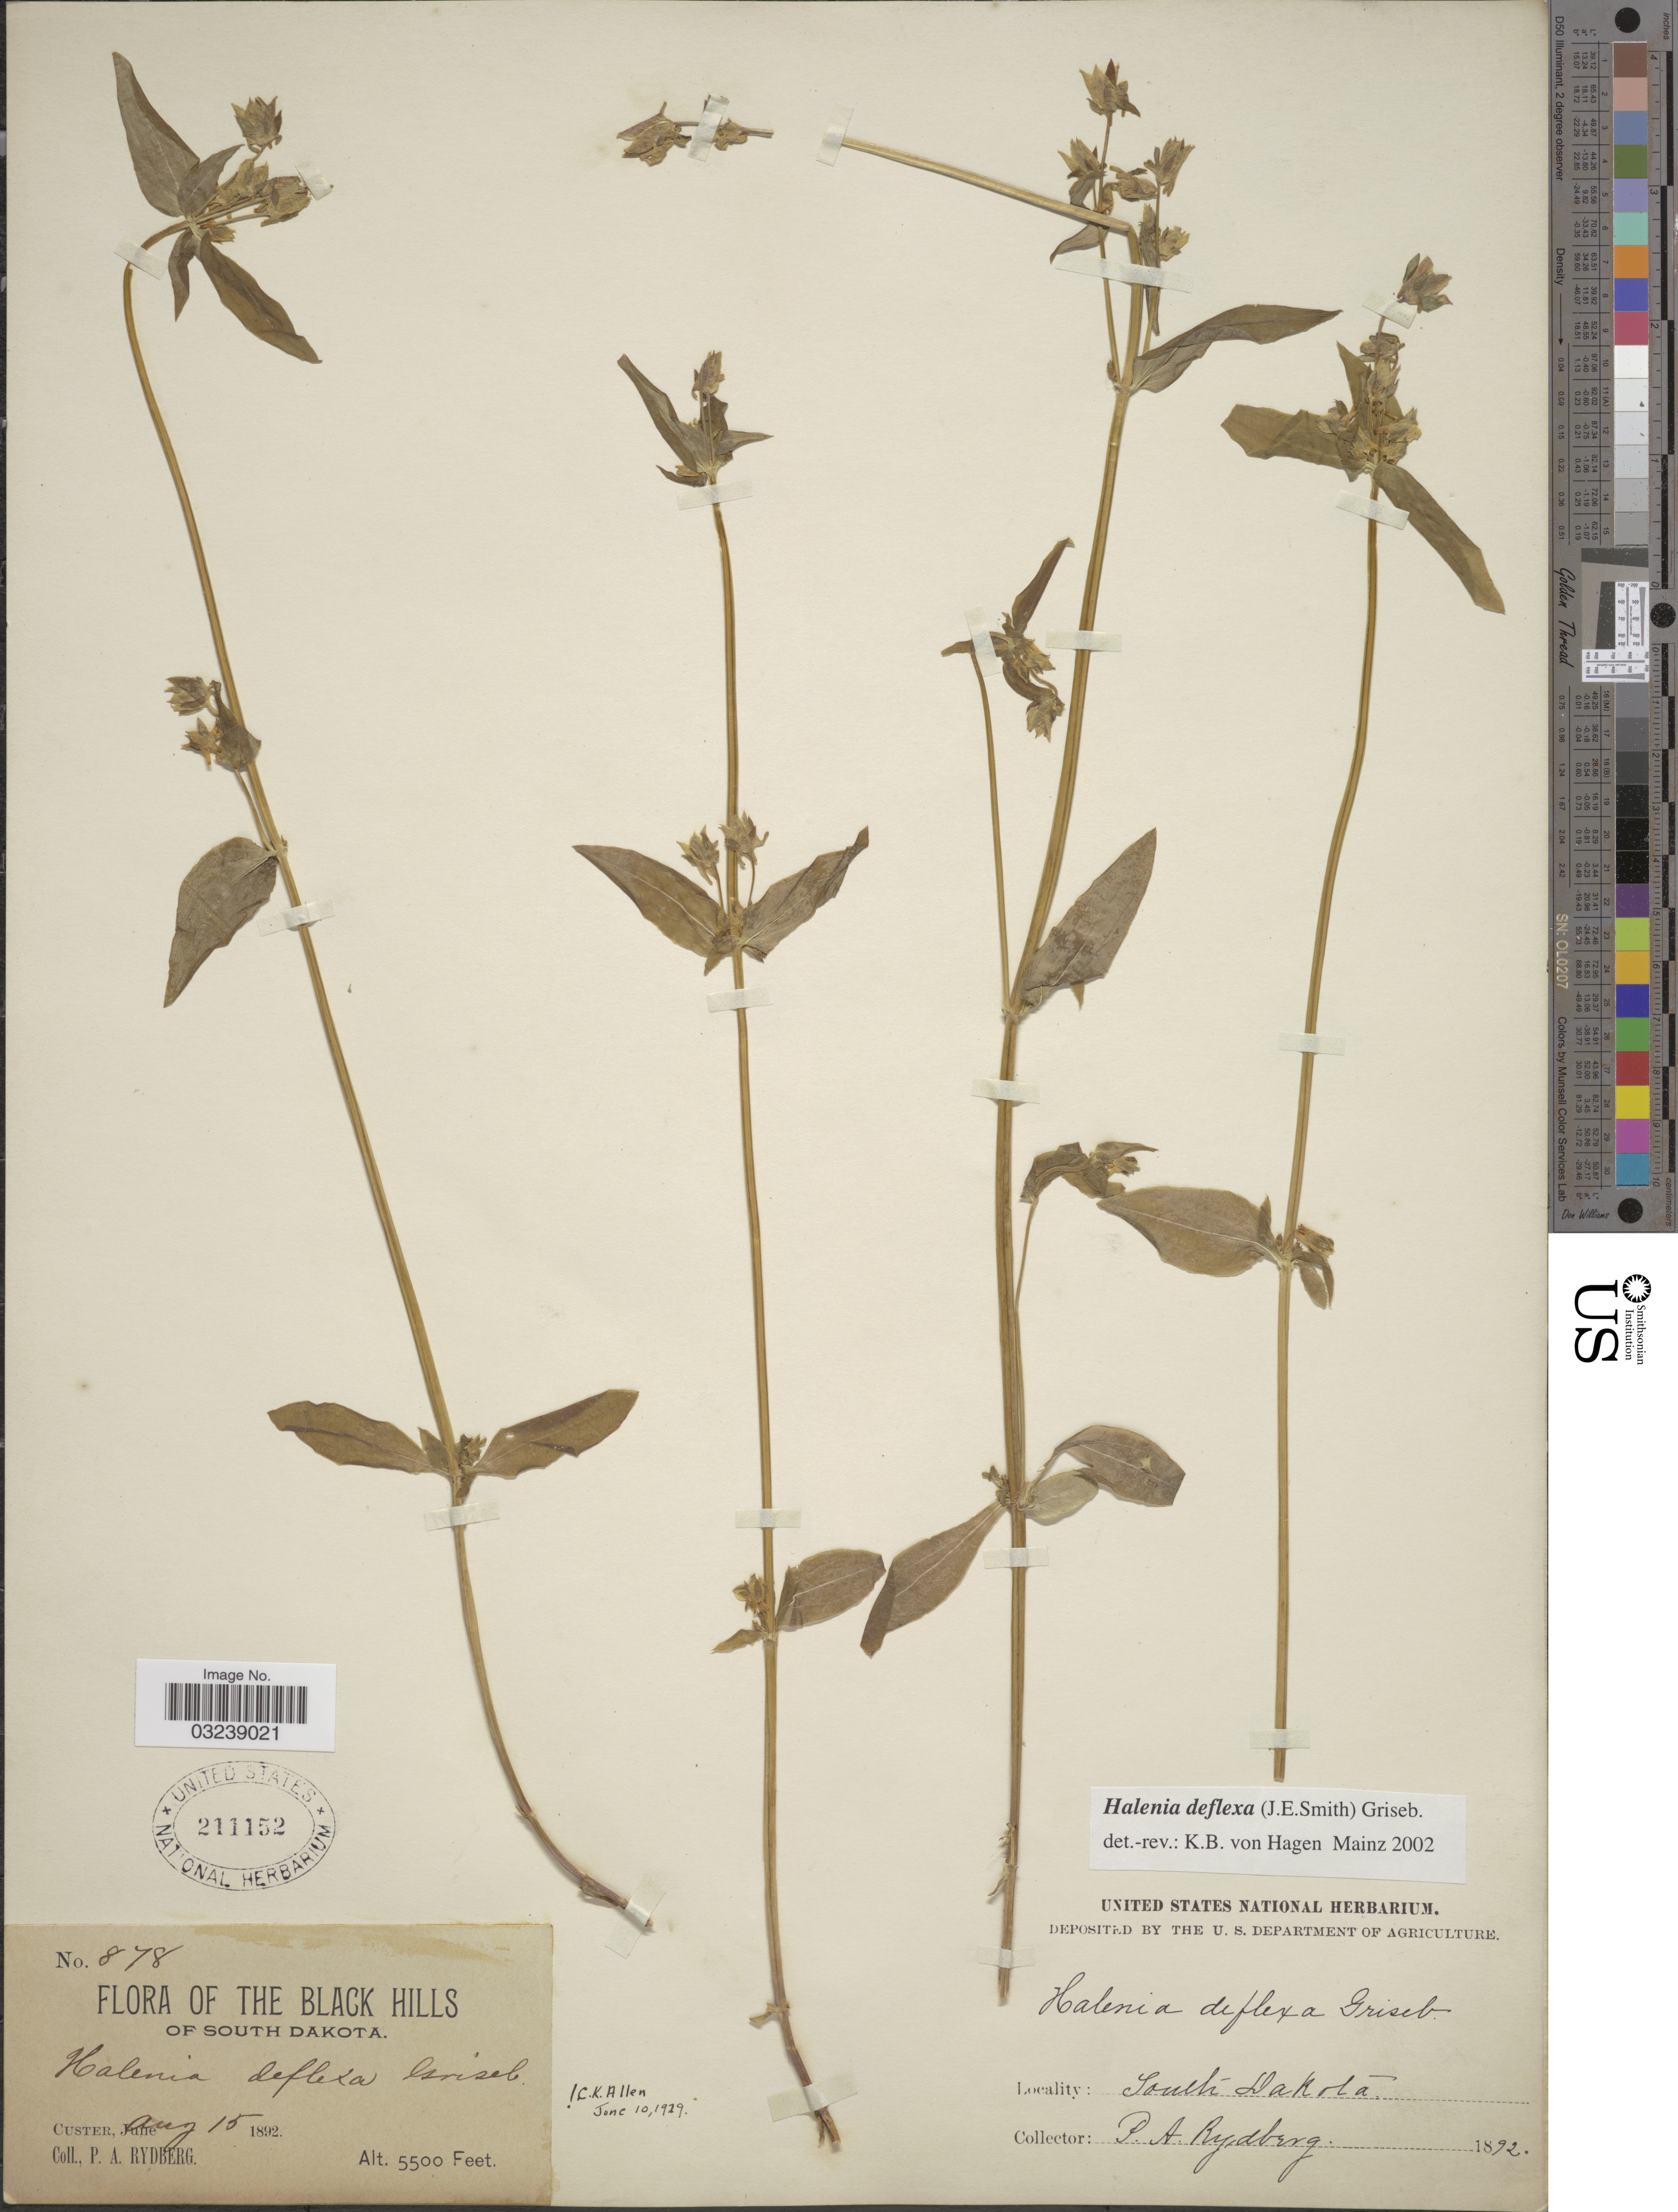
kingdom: Plantae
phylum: Tracheophyta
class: Magnoliopsida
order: Gentianales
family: Gentianaceae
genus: Halenia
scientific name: Halenia deflexa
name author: (Sm.) Griseb.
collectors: P. A. Rydberg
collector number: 878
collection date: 1892-08-15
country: United States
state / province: South Dakota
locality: The Black Hills of South Dakota. Custer.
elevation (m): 1676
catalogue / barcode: US 211152